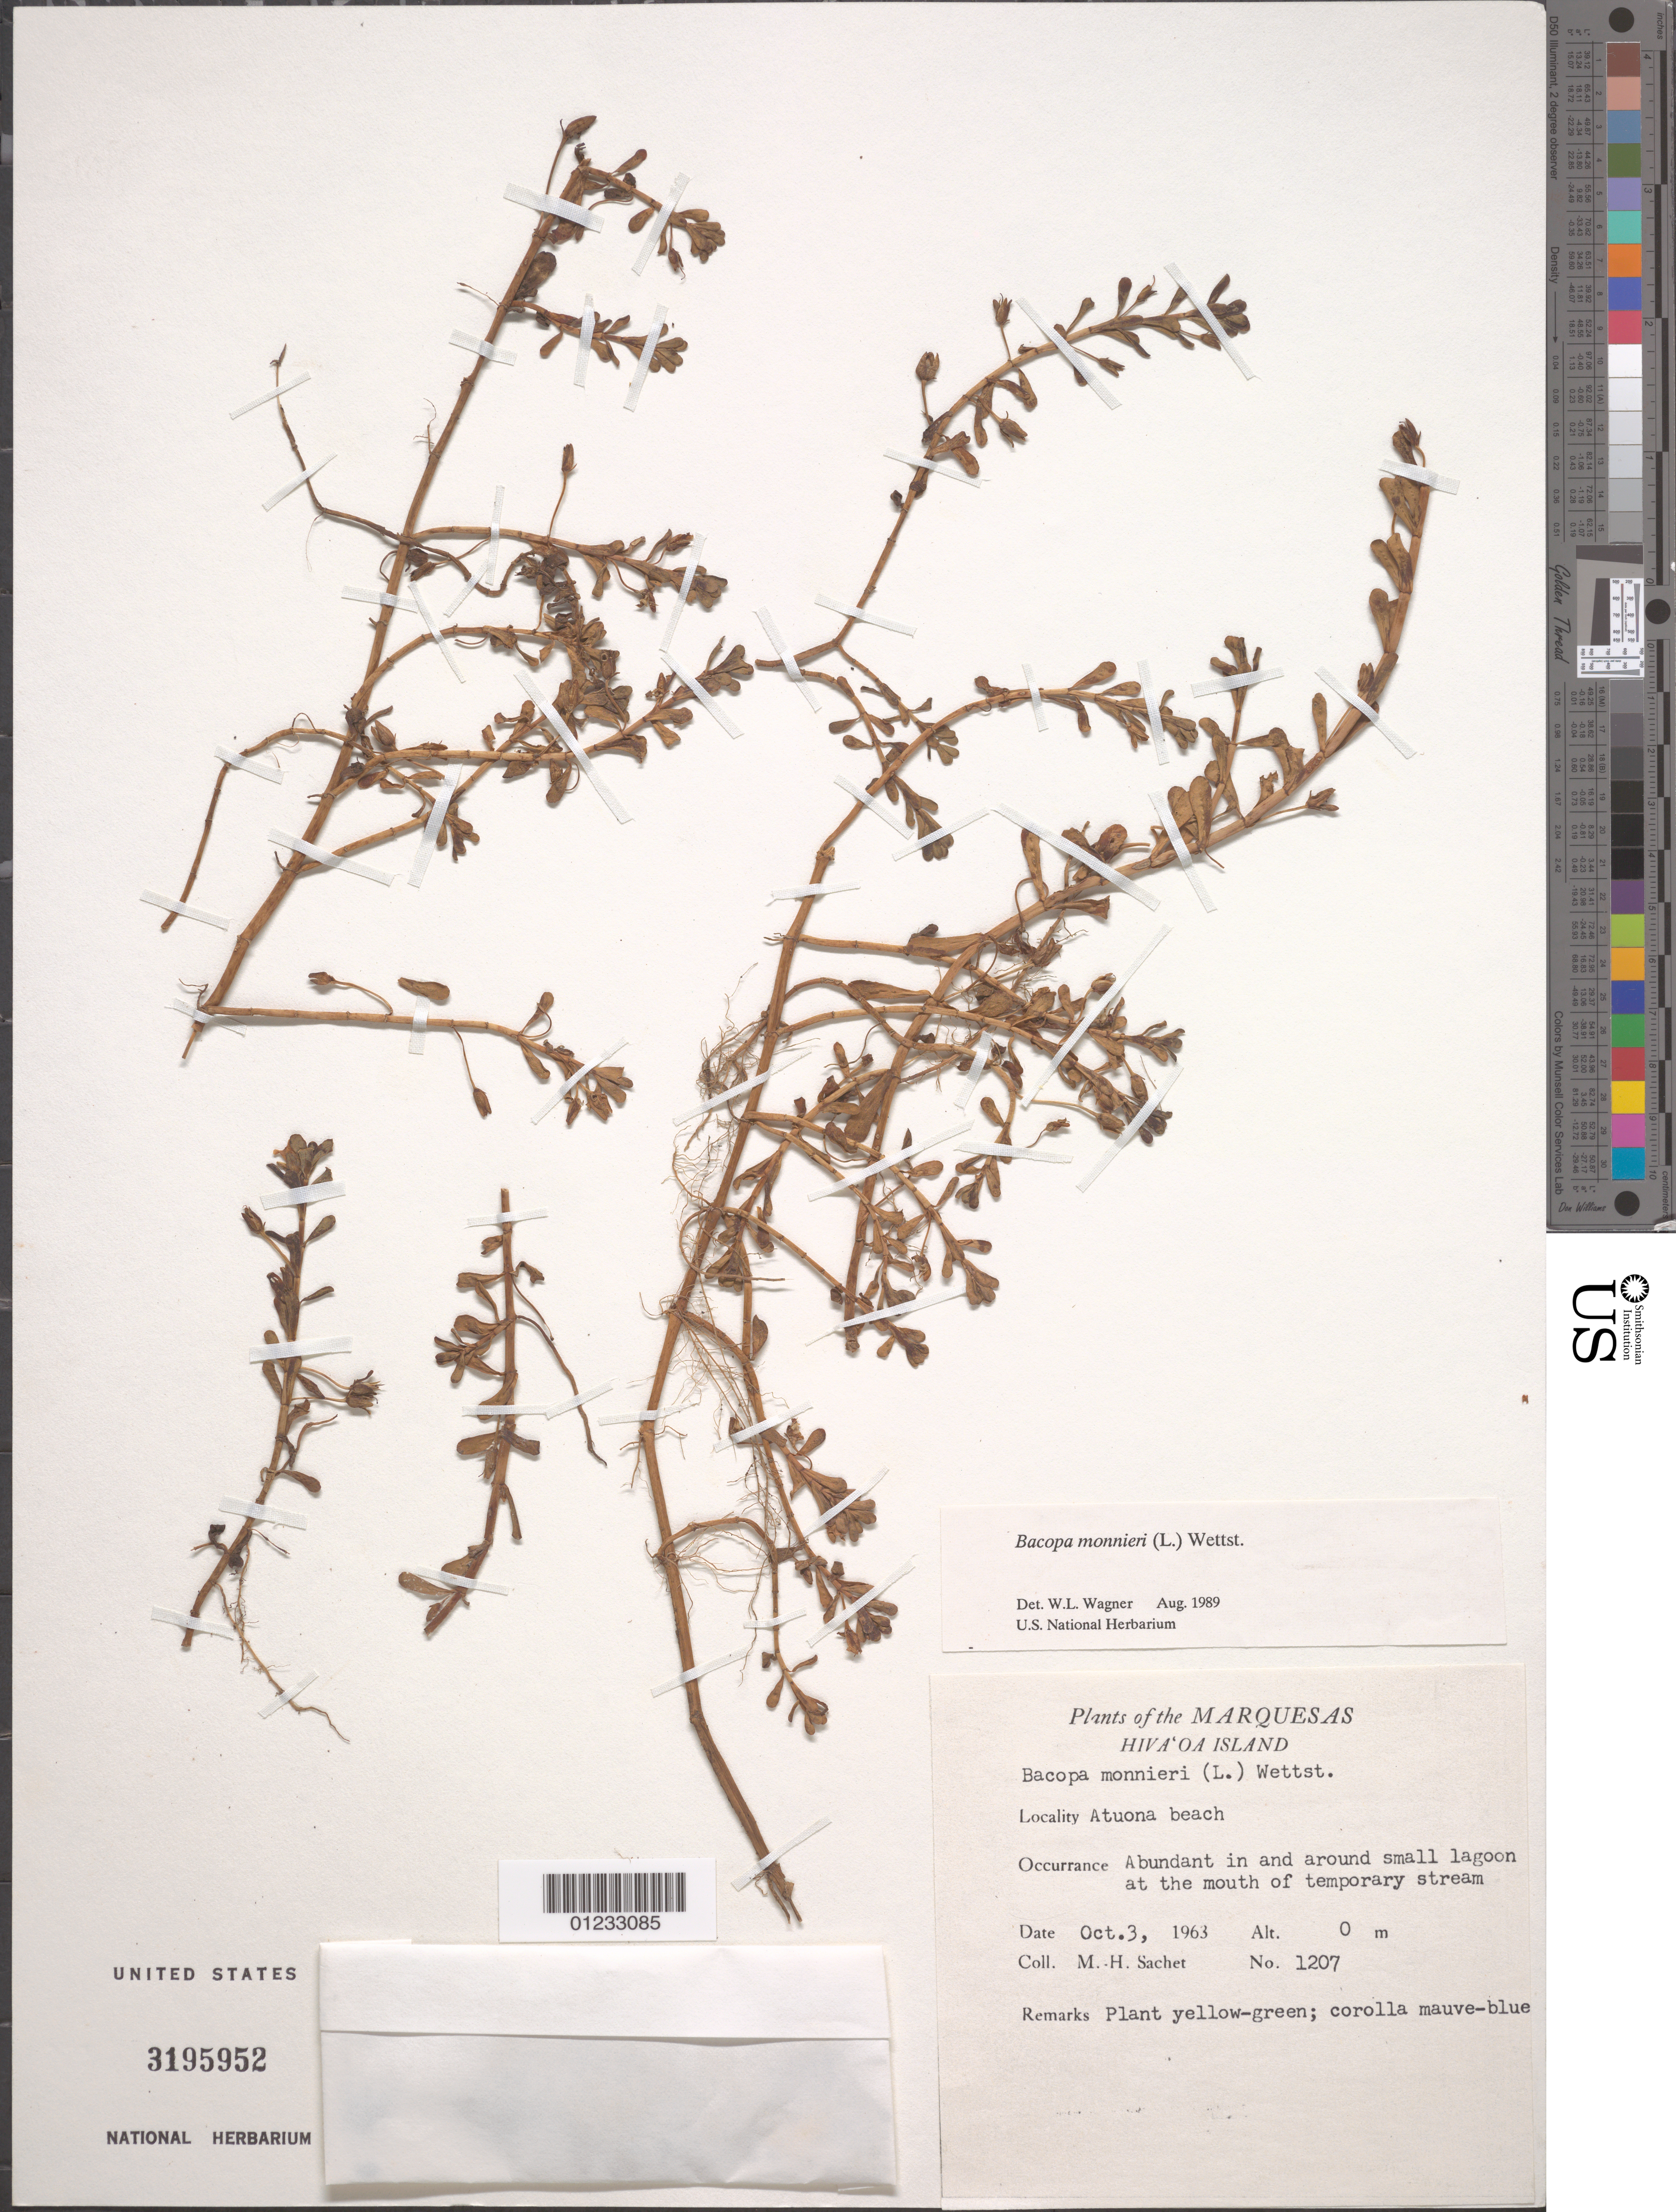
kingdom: Plantae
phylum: Tracheophyta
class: Magnoliopsida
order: Lamiales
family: Plantaginaceae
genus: Bacopa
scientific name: Bacopa monnieri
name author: (L.) Wettst.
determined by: Wagner, W. L., (BOT), Smithsonian Institution - National Museum of Natural History (UNITED STATES)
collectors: M.-H. Sachet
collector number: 1207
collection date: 1963-10-03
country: French Polynesia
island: Hiva Oa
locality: Atuona beach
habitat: Abundant in and around small lagoon at the mouth of a temporary stream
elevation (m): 0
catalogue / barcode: US 3195952